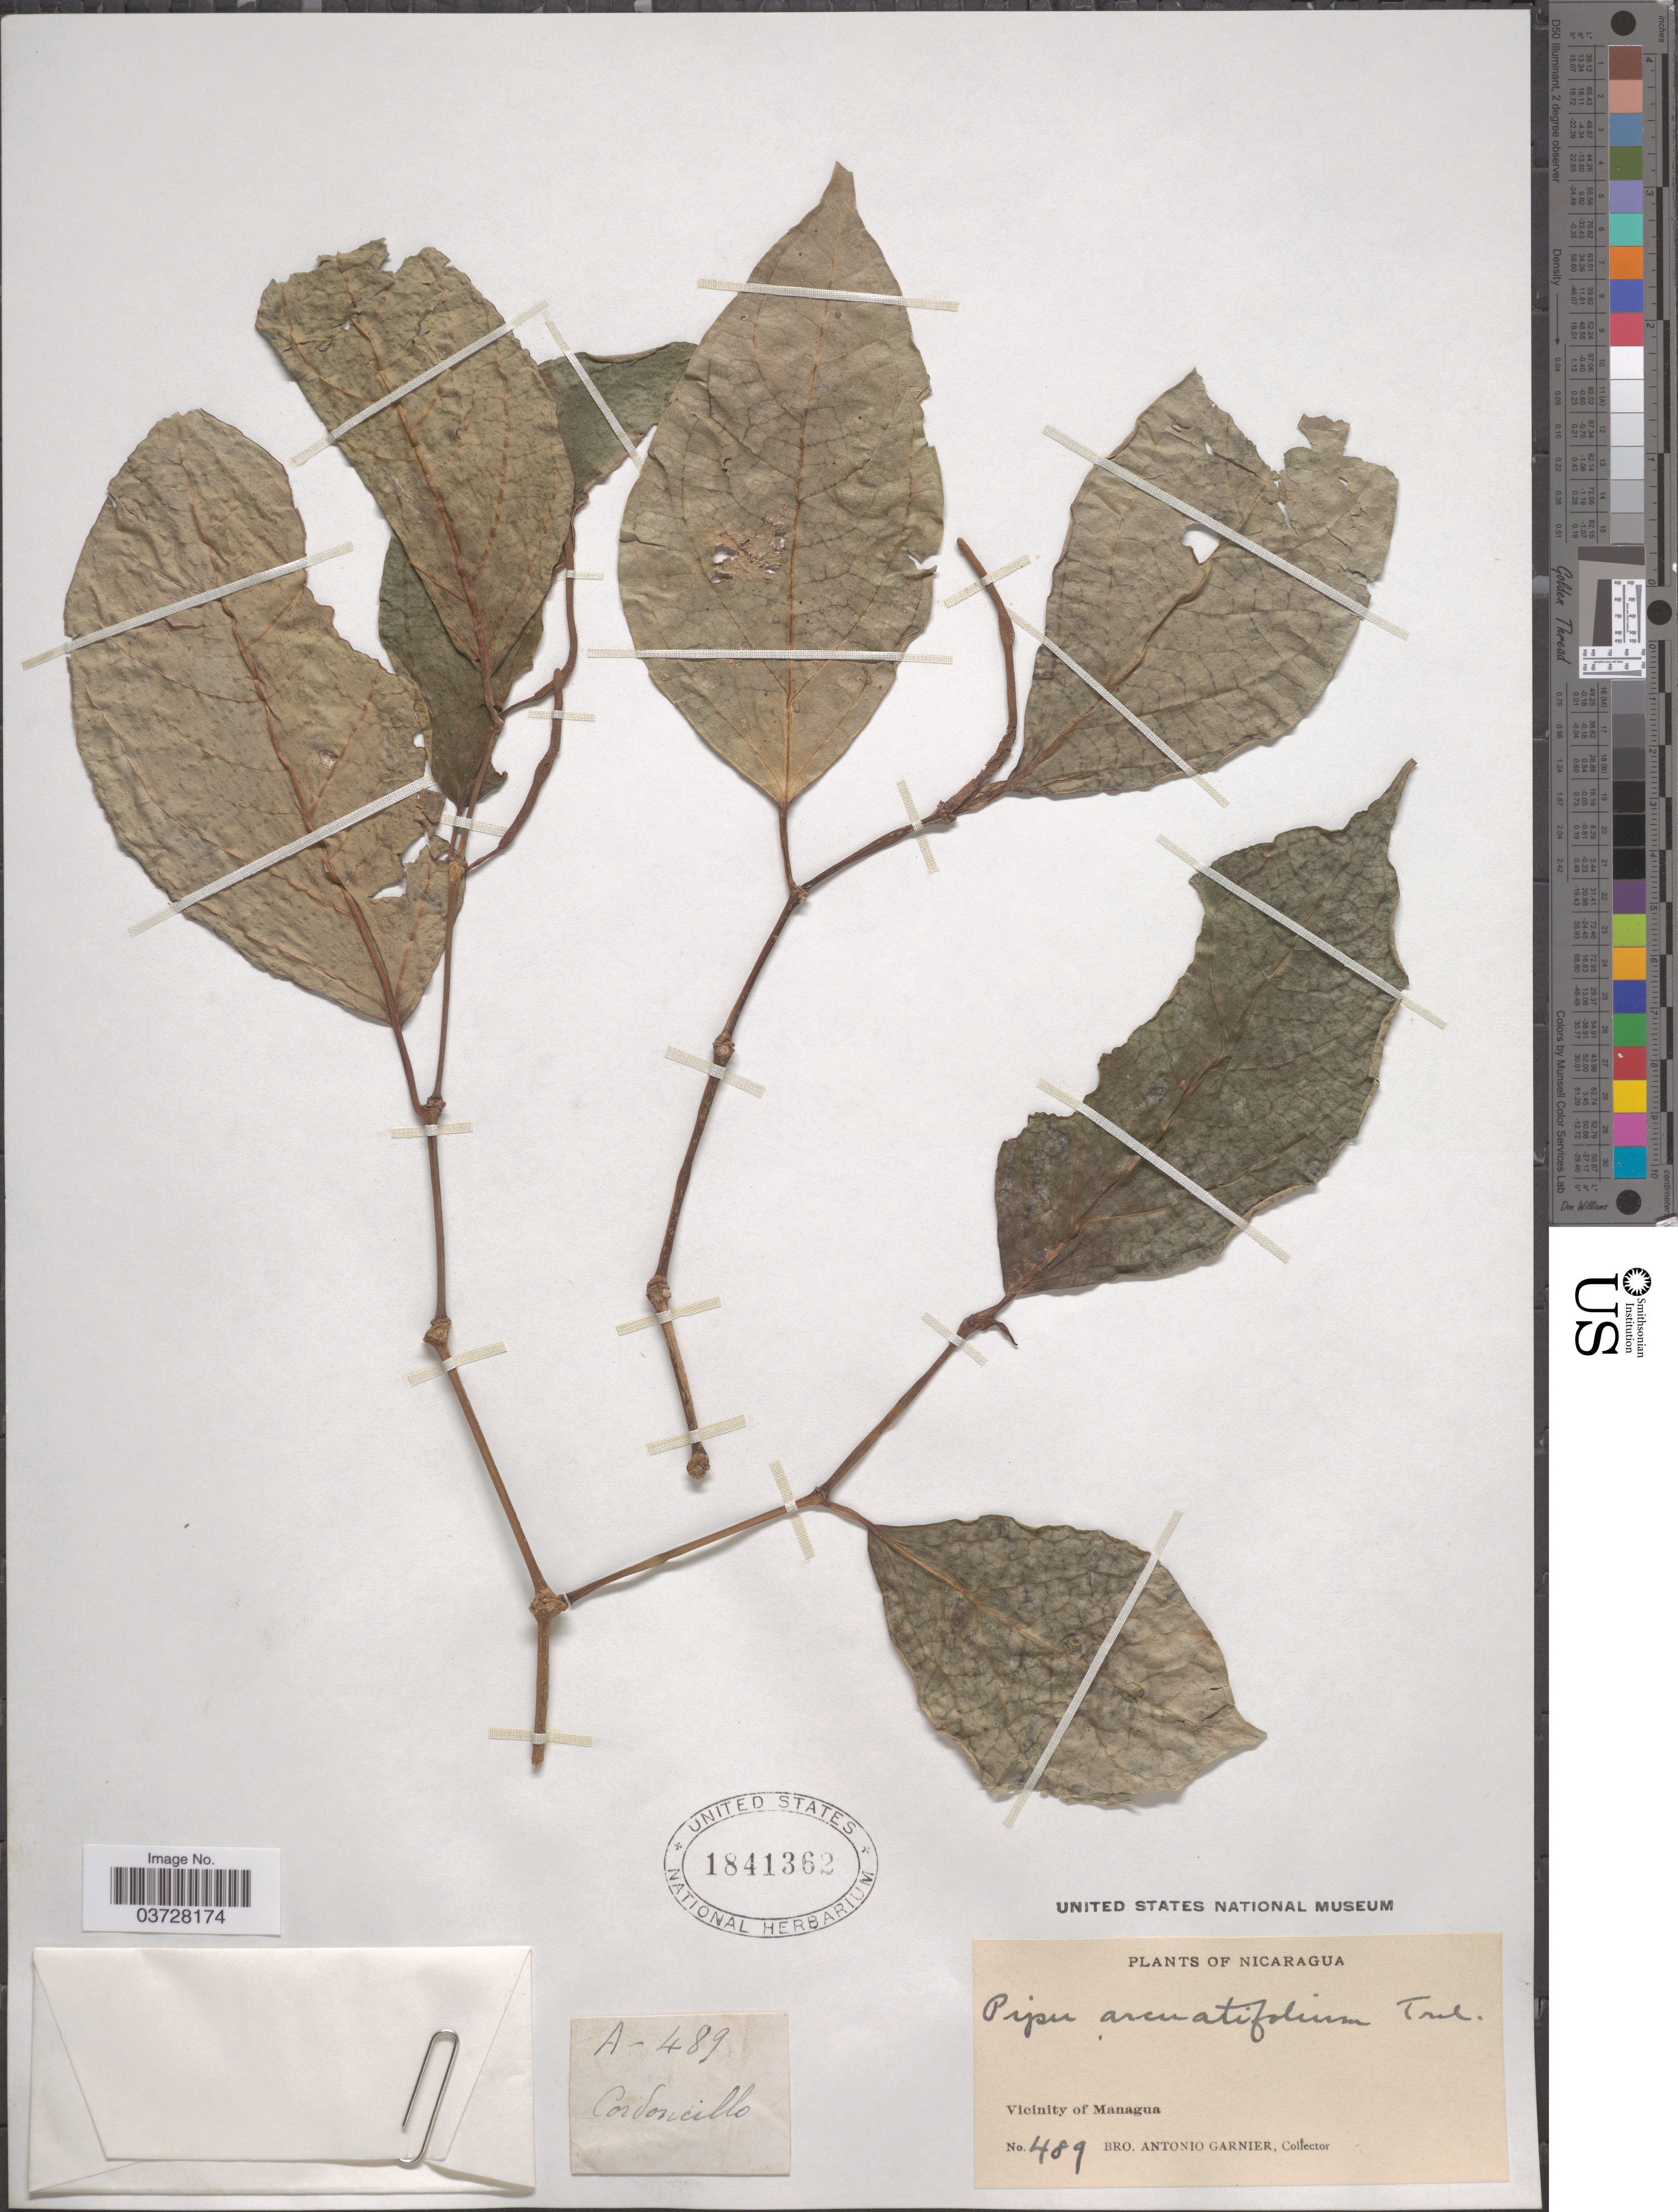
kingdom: Plantae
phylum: Tracheophyta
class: Magnoliopsida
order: Piperales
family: Piperaceae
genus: Piper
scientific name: Piper arcuatifolium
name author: Trel.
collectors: Bro. A. Garnier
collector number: A-489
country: Nicaragua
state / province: Managua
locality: Vicinity of Managua.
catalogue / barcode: US 1841362